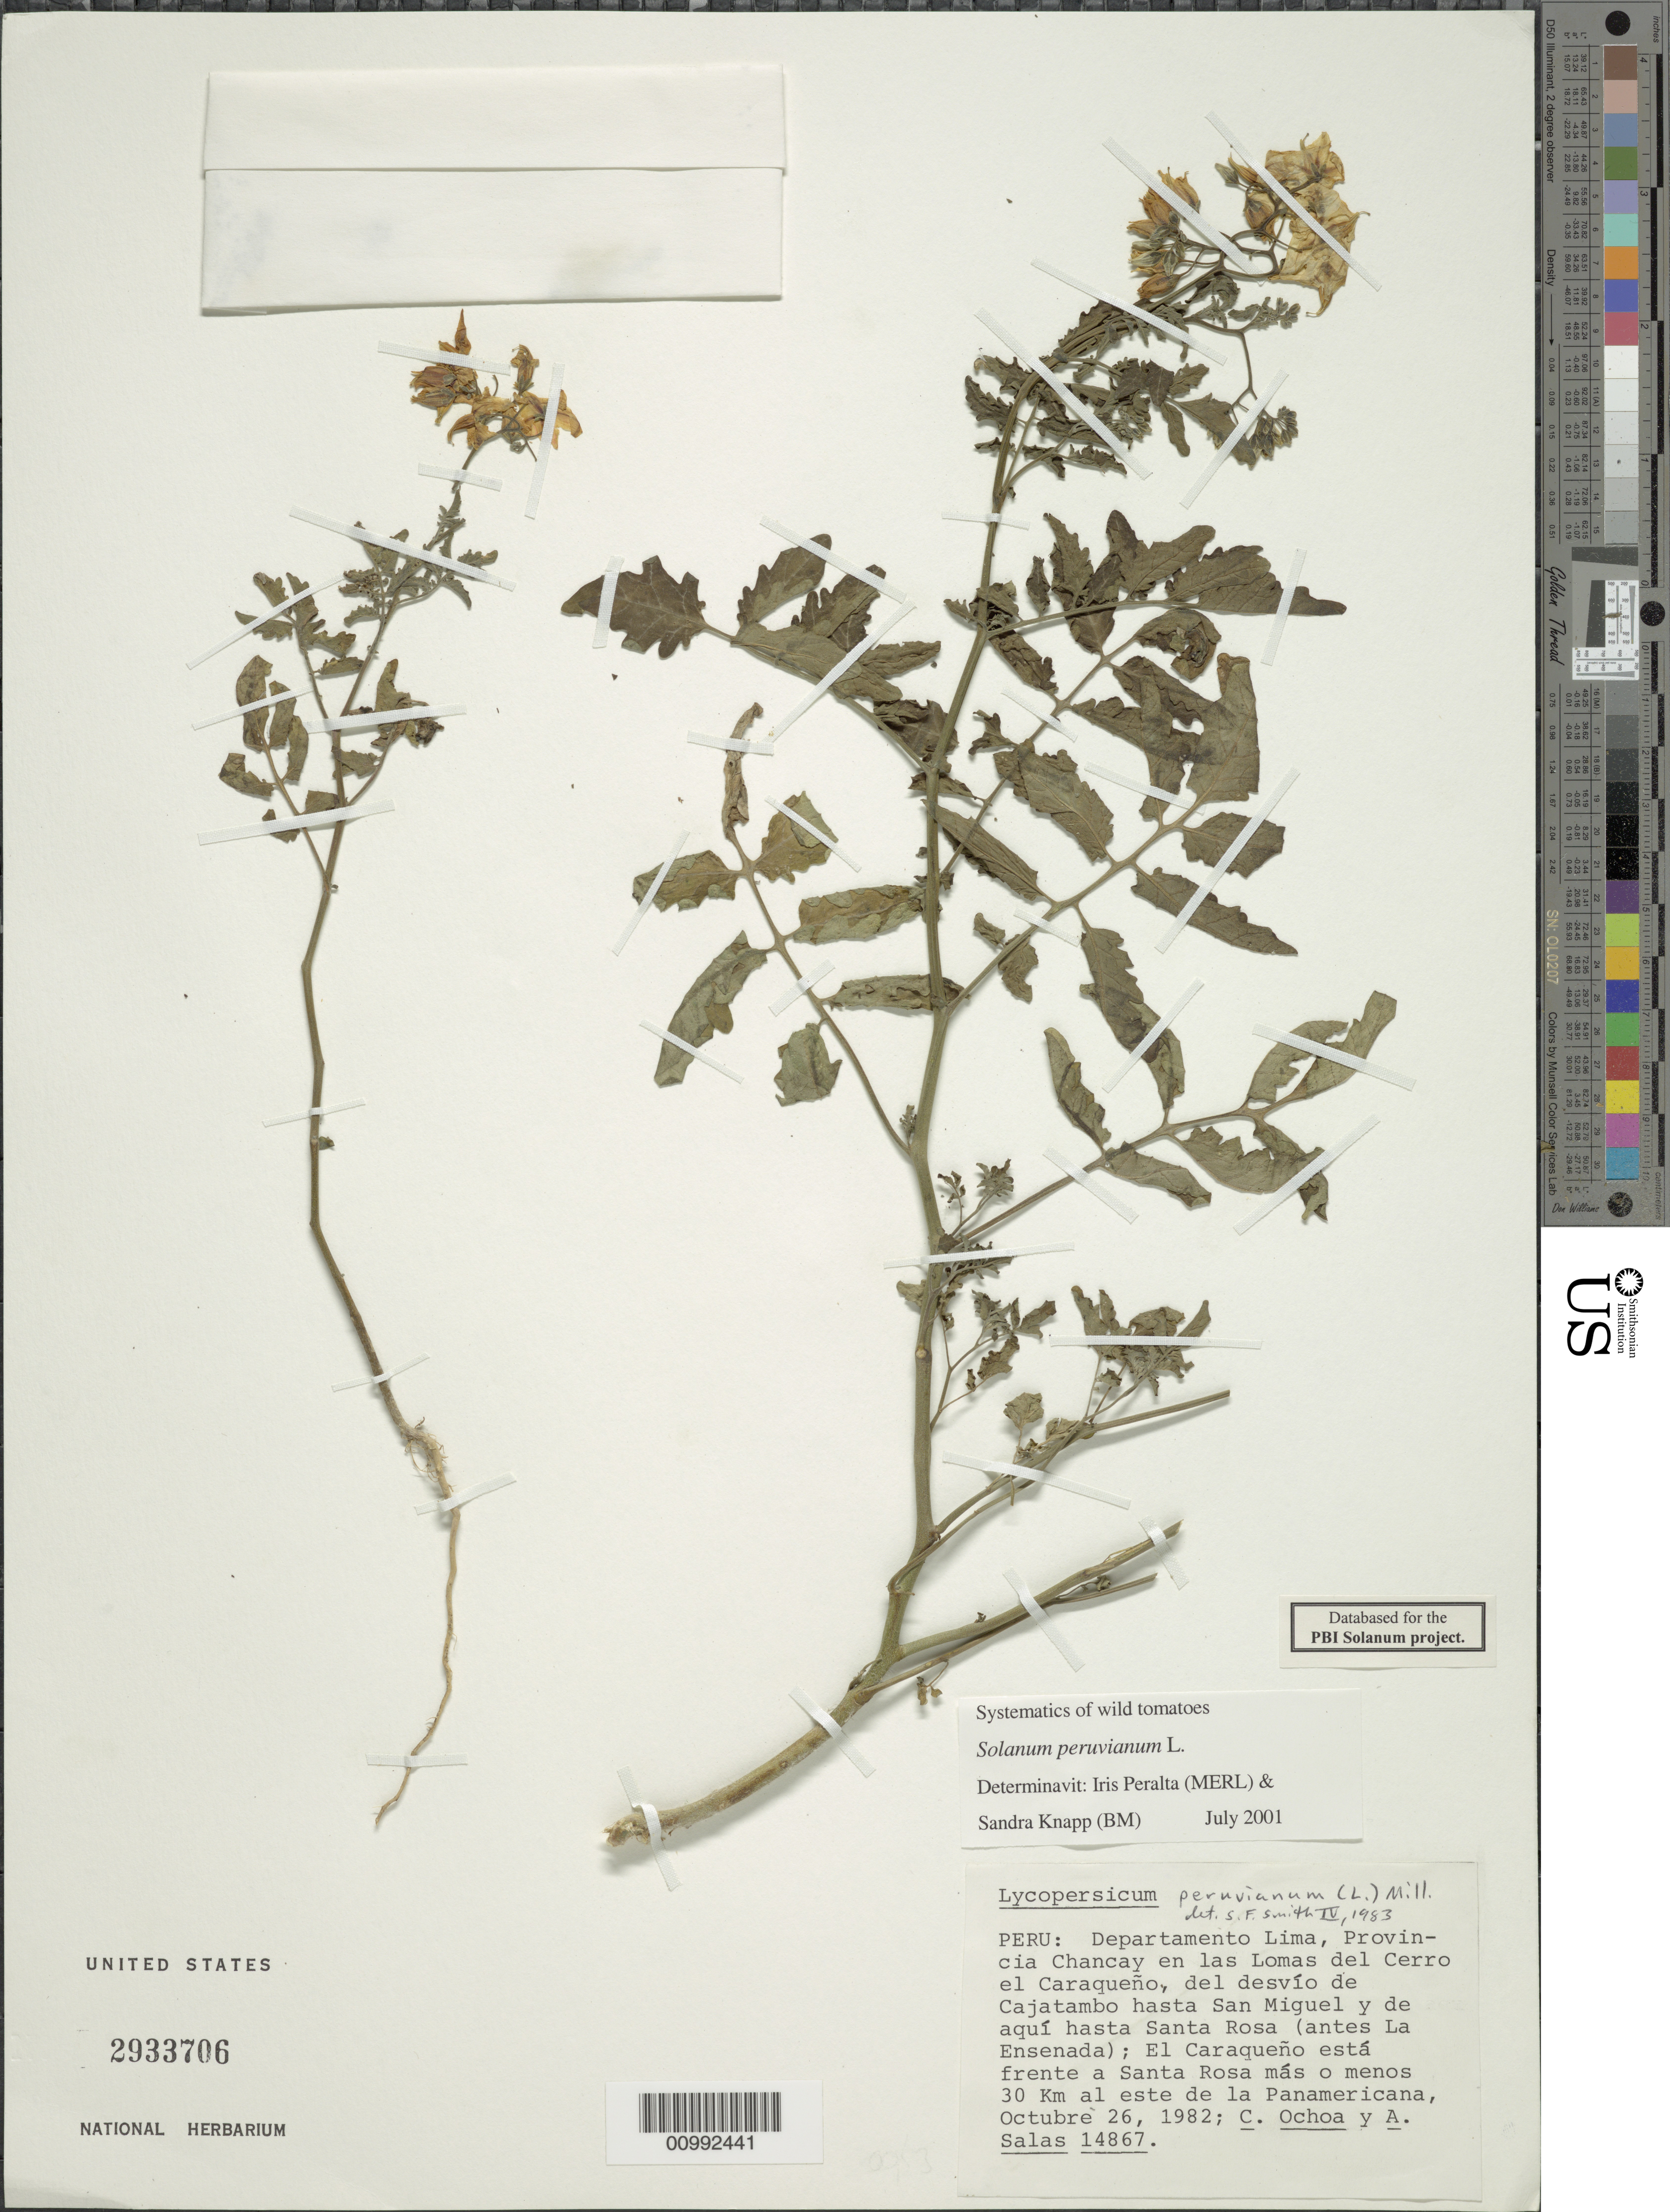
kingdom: Plantae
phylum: Tracheophyta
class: Magnoliopsida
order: Solanales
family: Solanaceae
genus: Solanum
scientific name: Solanum peruvianum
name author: L.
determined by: Peralta, Iris E.; Knapp, S. D.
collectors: C. M. Ochoa & A. Salas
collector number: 14867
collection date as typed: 26 Oct 1982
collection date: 1982-10-26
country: Peru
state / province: Lima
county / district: Huaral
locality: lomas del Cerro el Caraqueño, del desvio de Cajatambo hasta san Miguel y de aqui hasta Santa Rosa, antes La Enseñada, 30 km E de Panamericana. Chancay.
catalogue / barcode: US 2933706